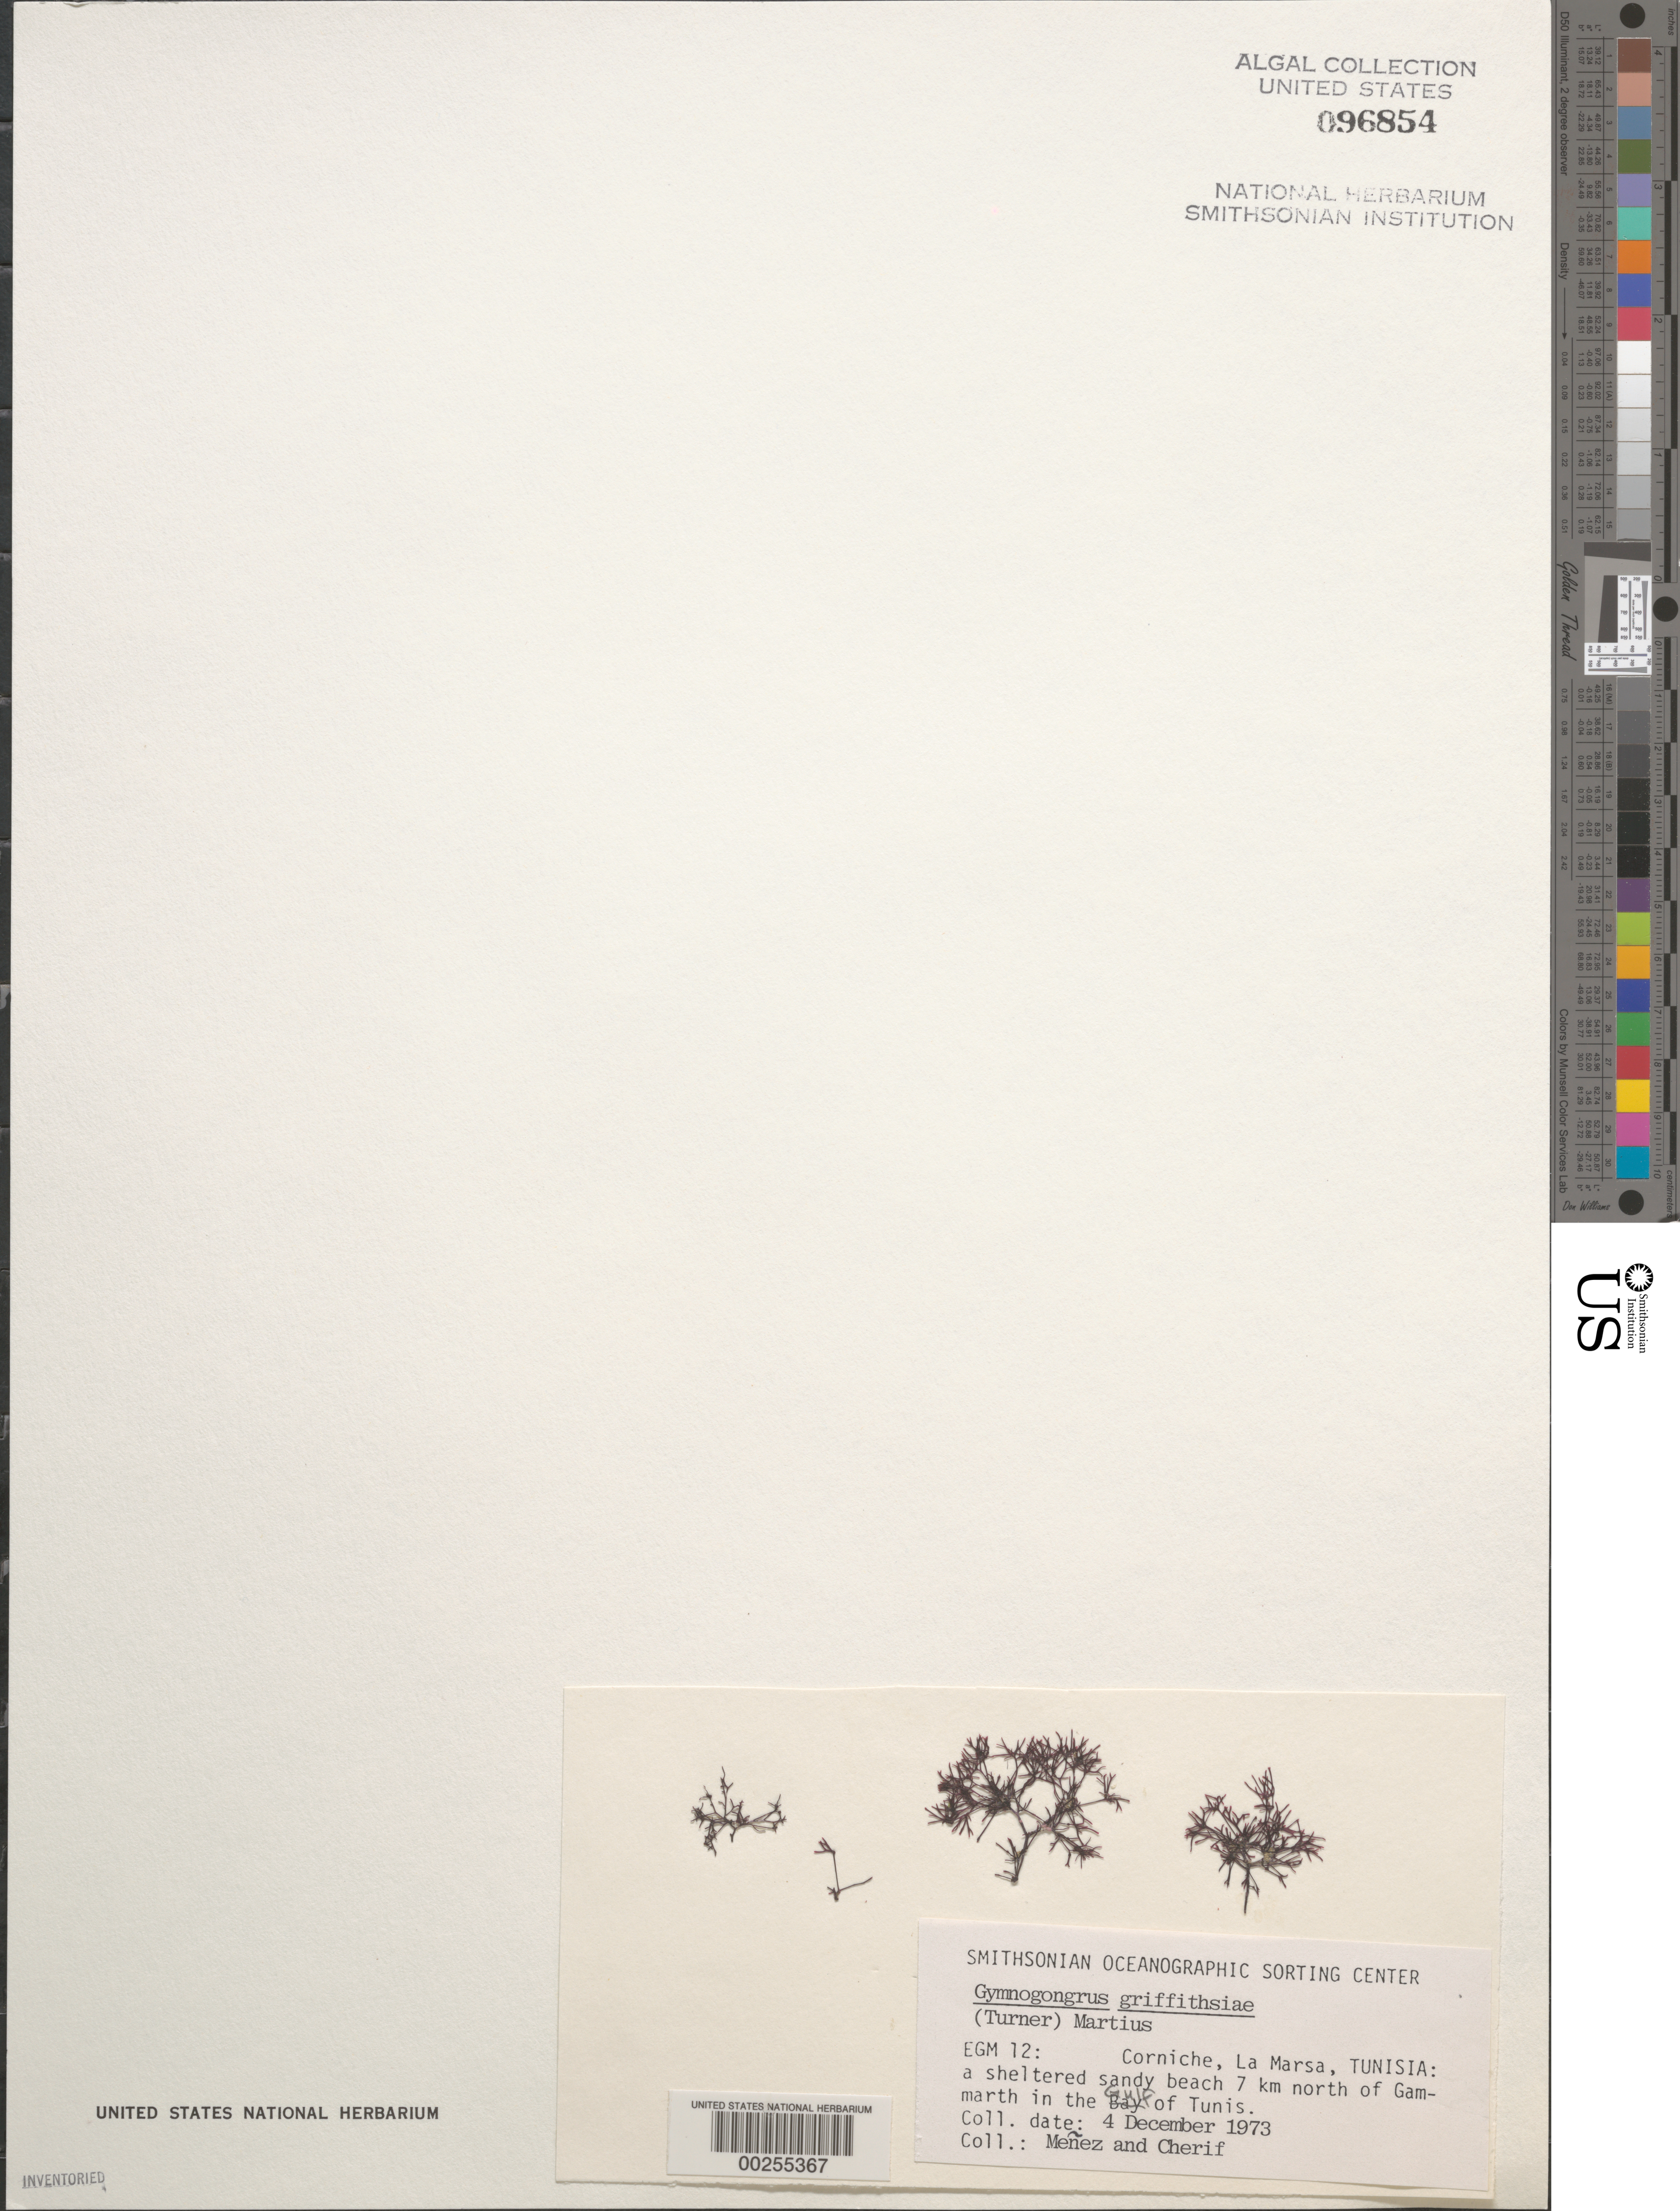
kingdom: Plantae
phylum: Rhodophyta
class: Florideophyceae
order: Gigartinales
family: Phyllophoraceae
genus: Gymnogongrus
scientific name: Gymnogongrus griffithsiae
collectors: Meñez & -. Cherif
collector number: EGM 12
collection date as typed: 04 Dec 1973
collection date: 1973-12-04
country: Tunisia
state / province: Tunis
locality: Corniche, la marsa, seven km north of gammarth, gulf of tunis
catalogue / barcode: US 96854